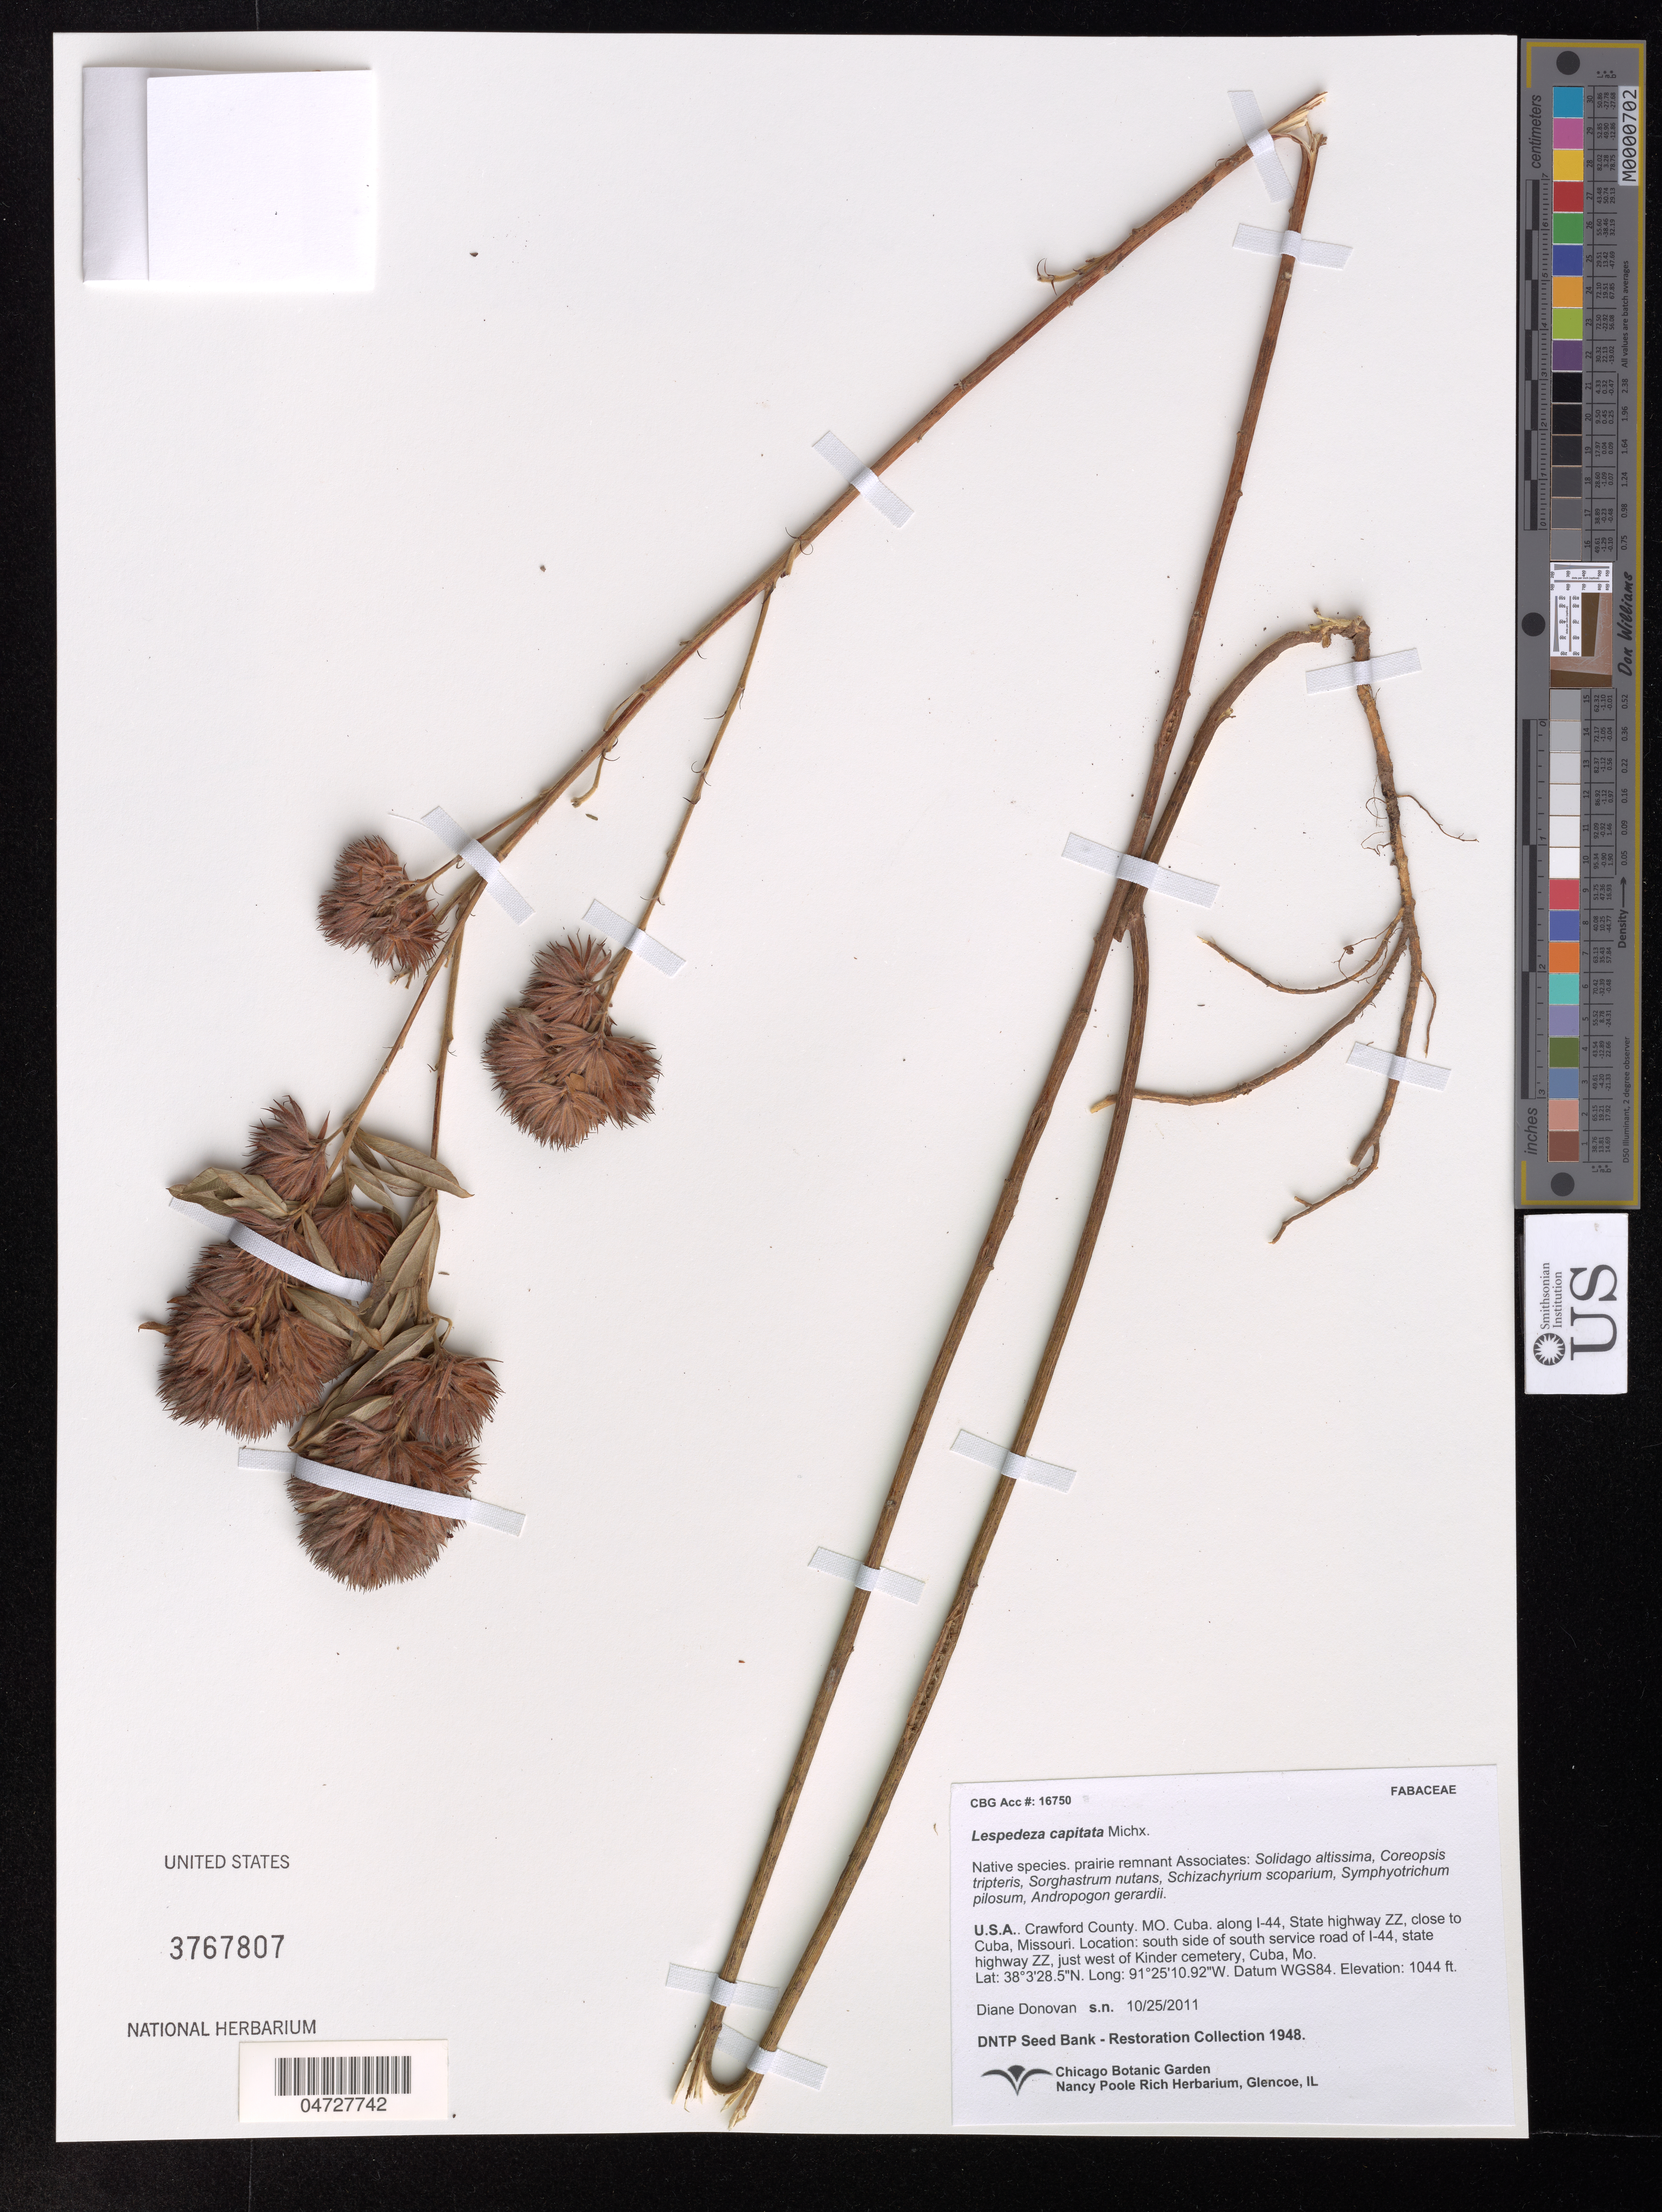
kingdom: Plantae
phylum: Tracheophyta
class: Magnoliopsida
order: Fabales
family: Fabaceae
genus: Lespedeza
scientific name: Lespedeza capitata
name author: Michx.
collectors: D. Donovan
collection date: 2011-10-25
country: United States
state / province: Missouri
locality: Crawford County, Cuba, along I-44, State highway ZZ, close to Cuba. South side of south service road of I-44, state highway ZZ, just west of Kinder cemetery, Cuba.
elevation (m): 318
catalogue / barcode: US 3767807